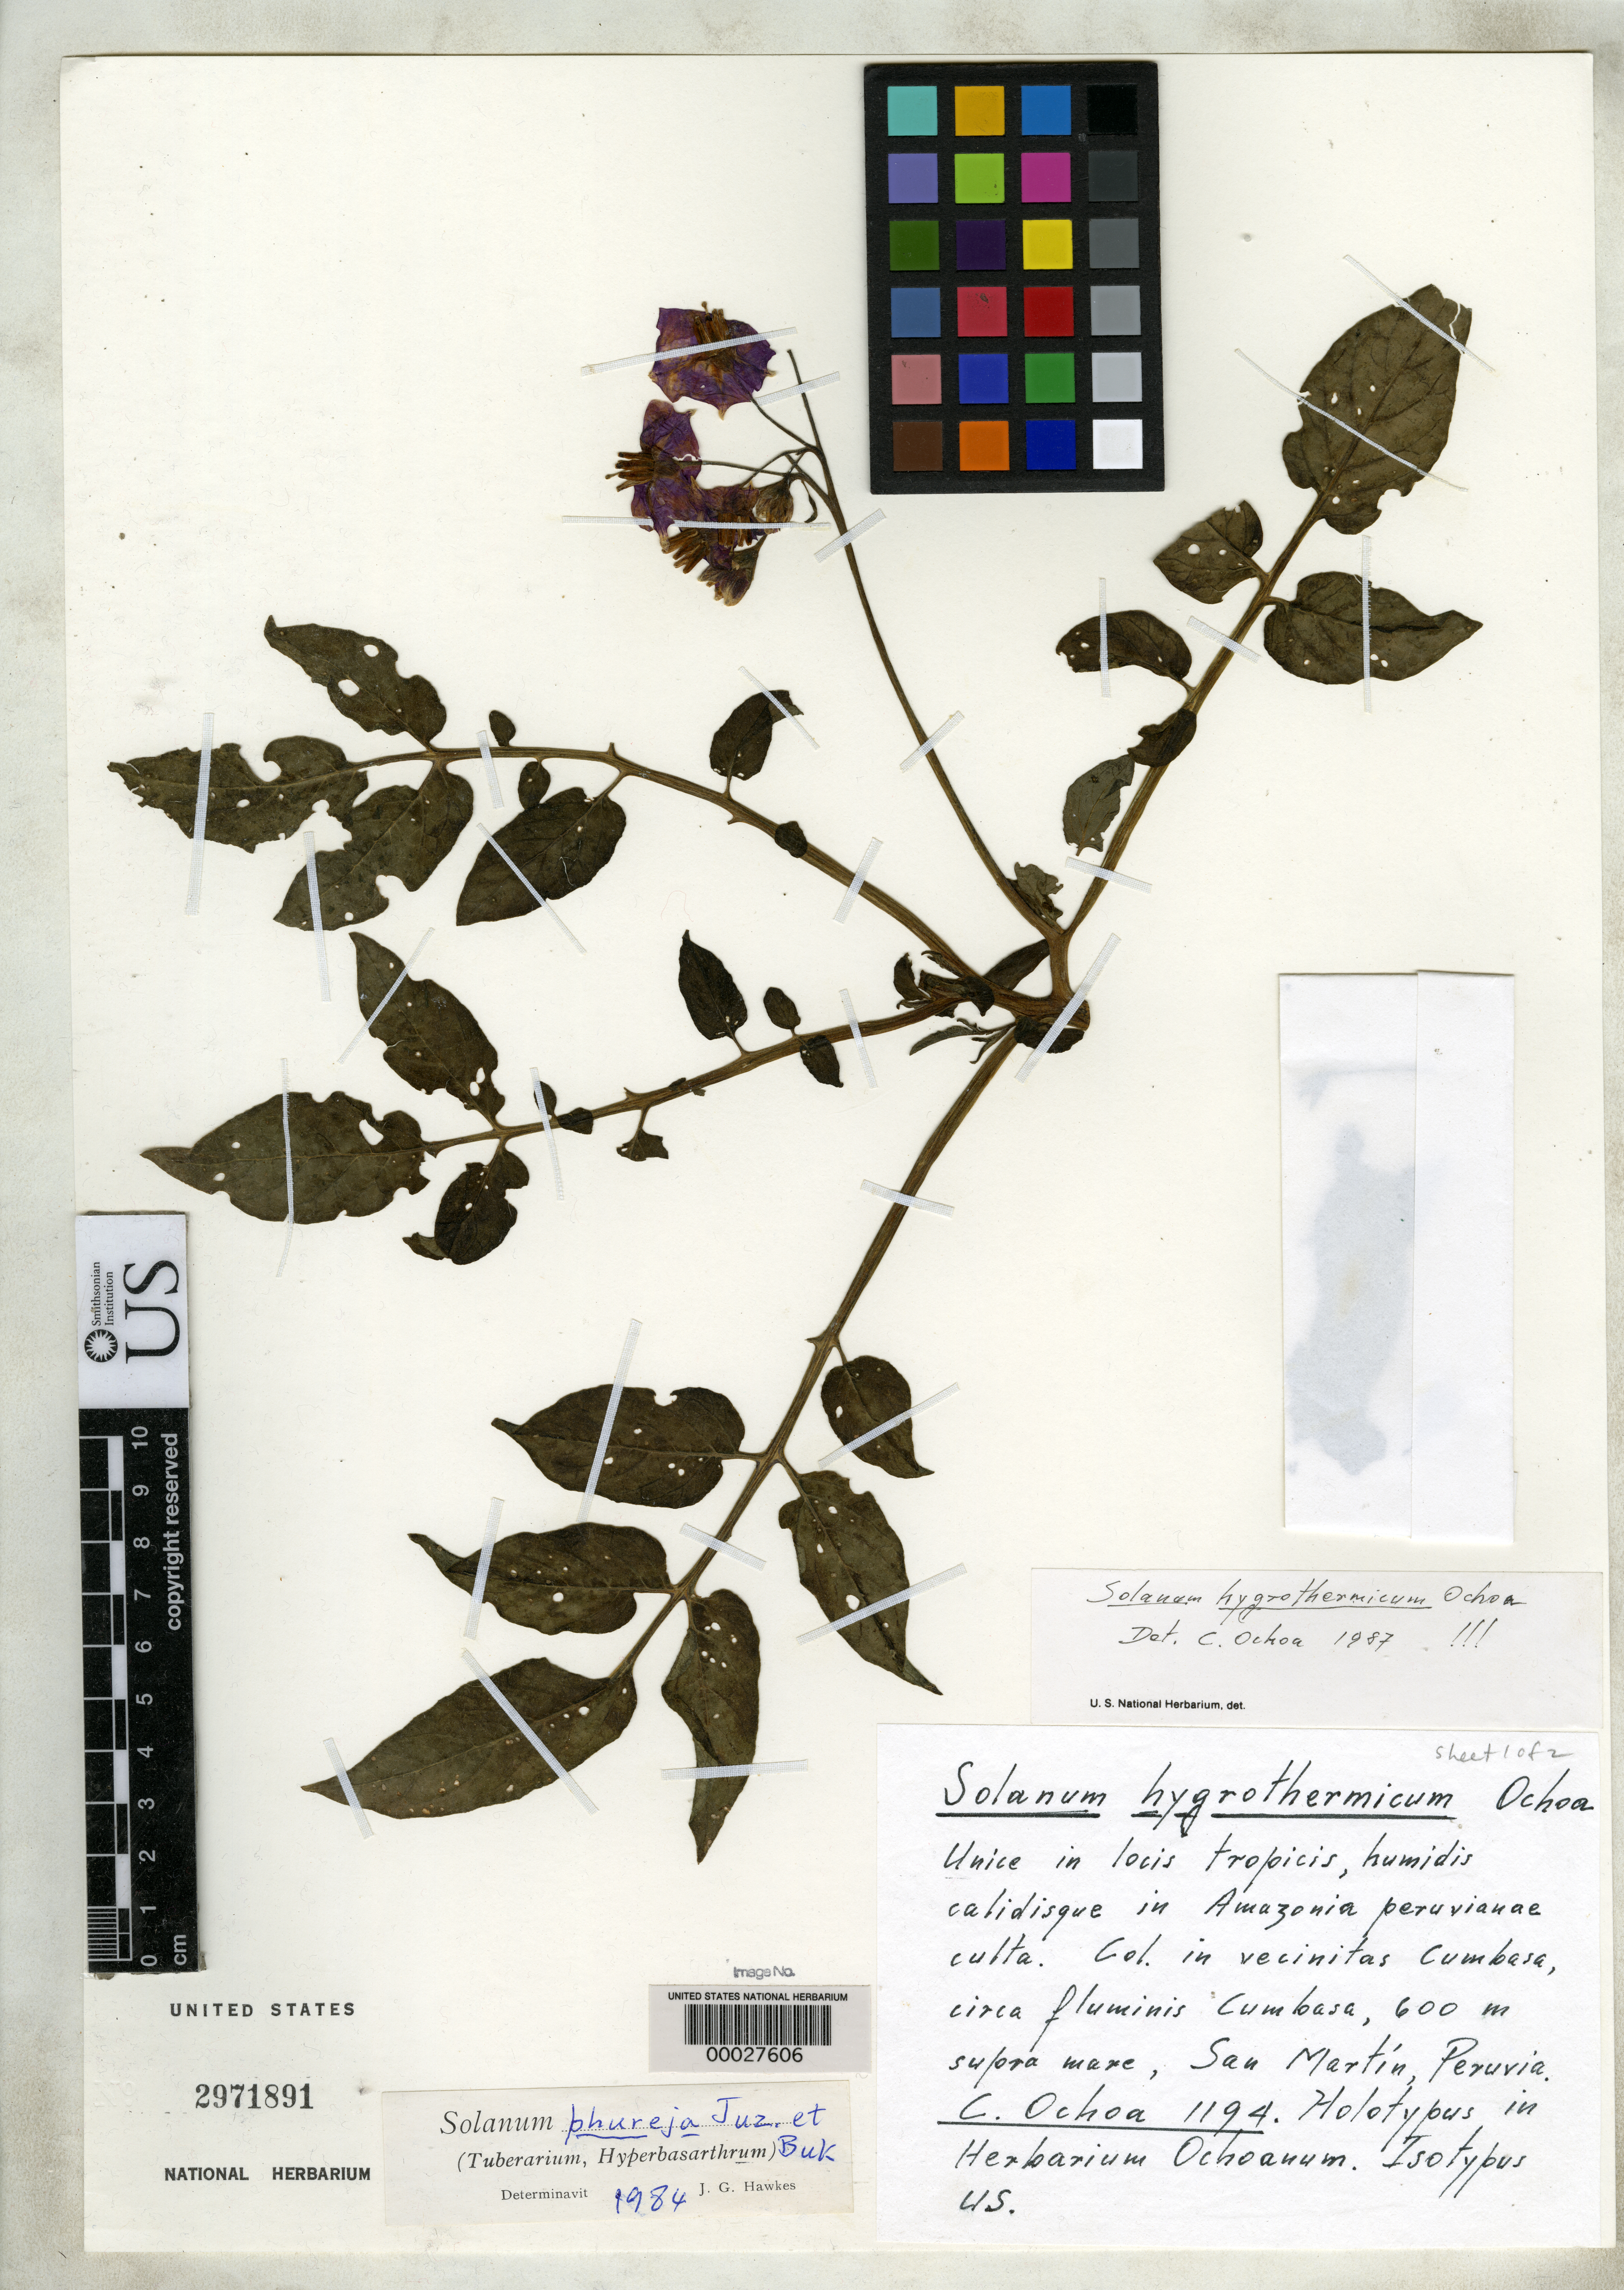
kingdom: Plantae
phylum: Tracheophyta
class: Magnoliopsida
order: Solanales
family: Solanaceae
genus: Solanum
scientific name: Solanum hygrothermicum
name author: Ochoa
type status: Isotype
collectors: C. M. Ochoa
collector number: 1194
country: Peru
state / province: San Martín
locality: In vicinity of Cumbusa, cira fluminis Cumbusa.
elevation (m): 600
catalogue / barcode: US 2971891